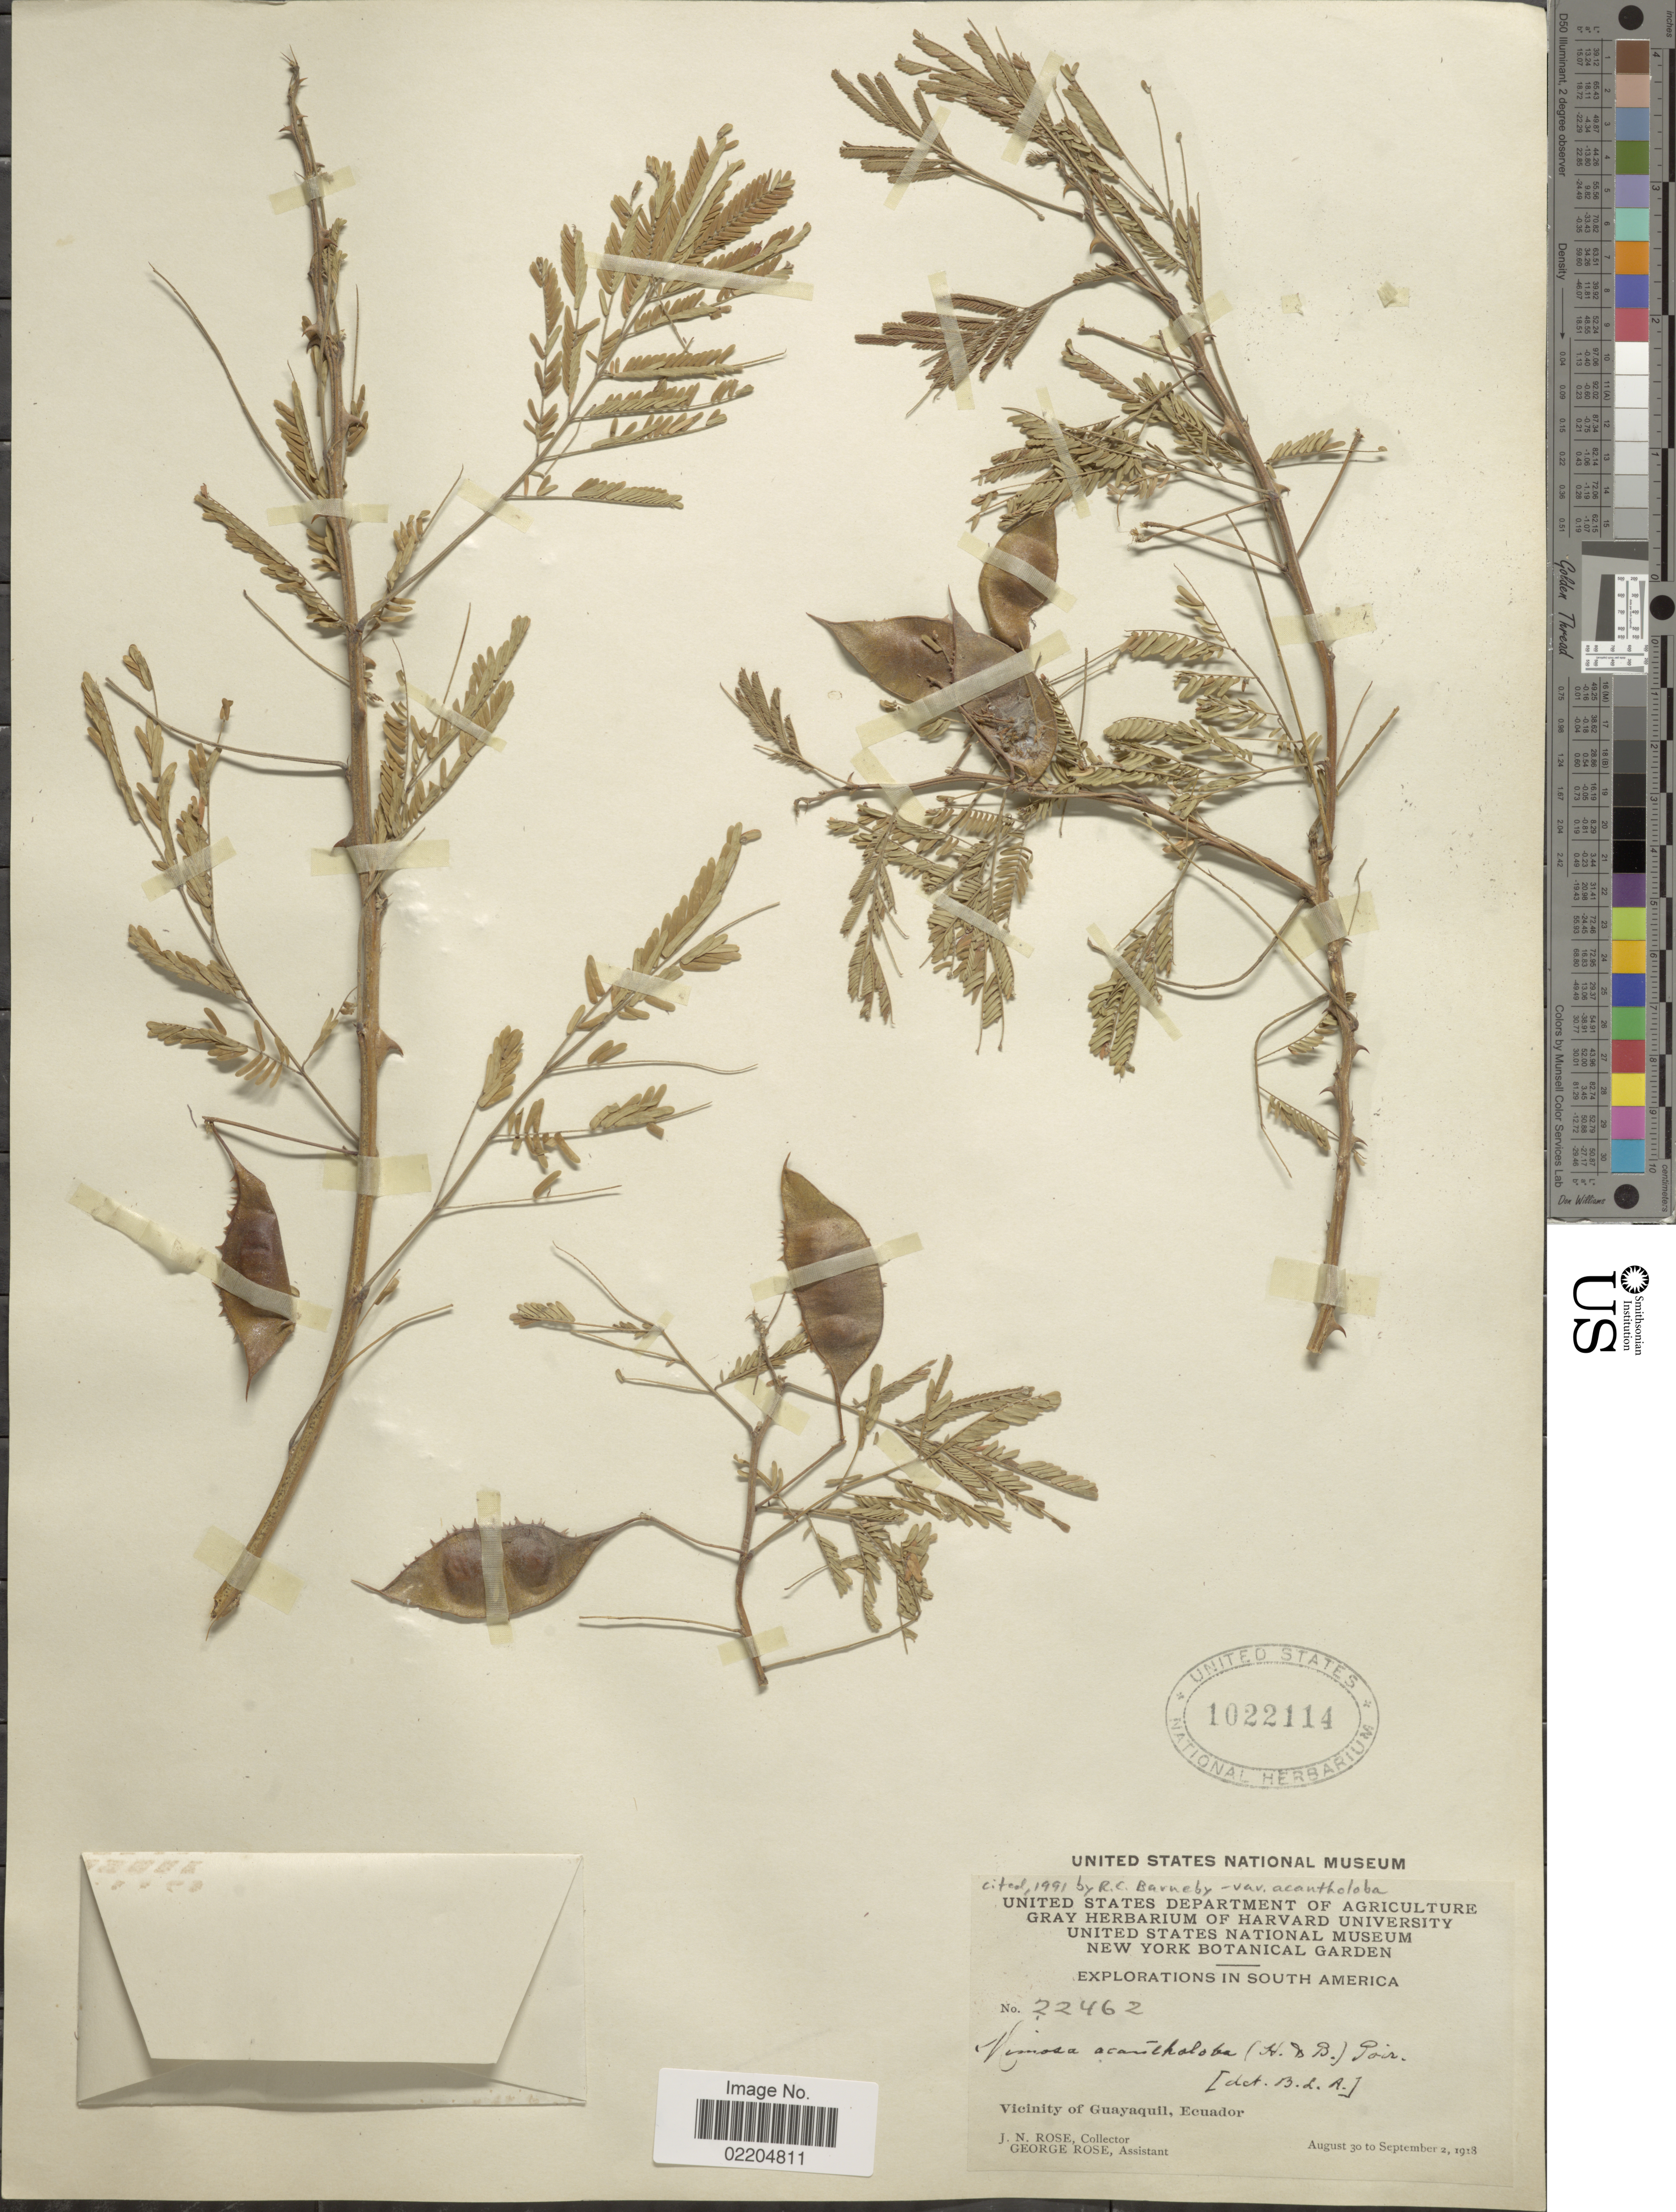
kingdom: Plantae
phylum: Tracheophyta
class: Magnoliopsida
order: Fabales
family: Fabaceae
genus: Mimosa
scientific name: Mimosa acantholoba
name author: (Willd.) Poir.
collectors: J. N. Rose & G. Rose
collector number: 22462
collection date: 1918-08-30/1918-09-02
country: Ecuador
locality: Vicinity of Guayaquil, Equador.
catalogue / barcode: US 1022114